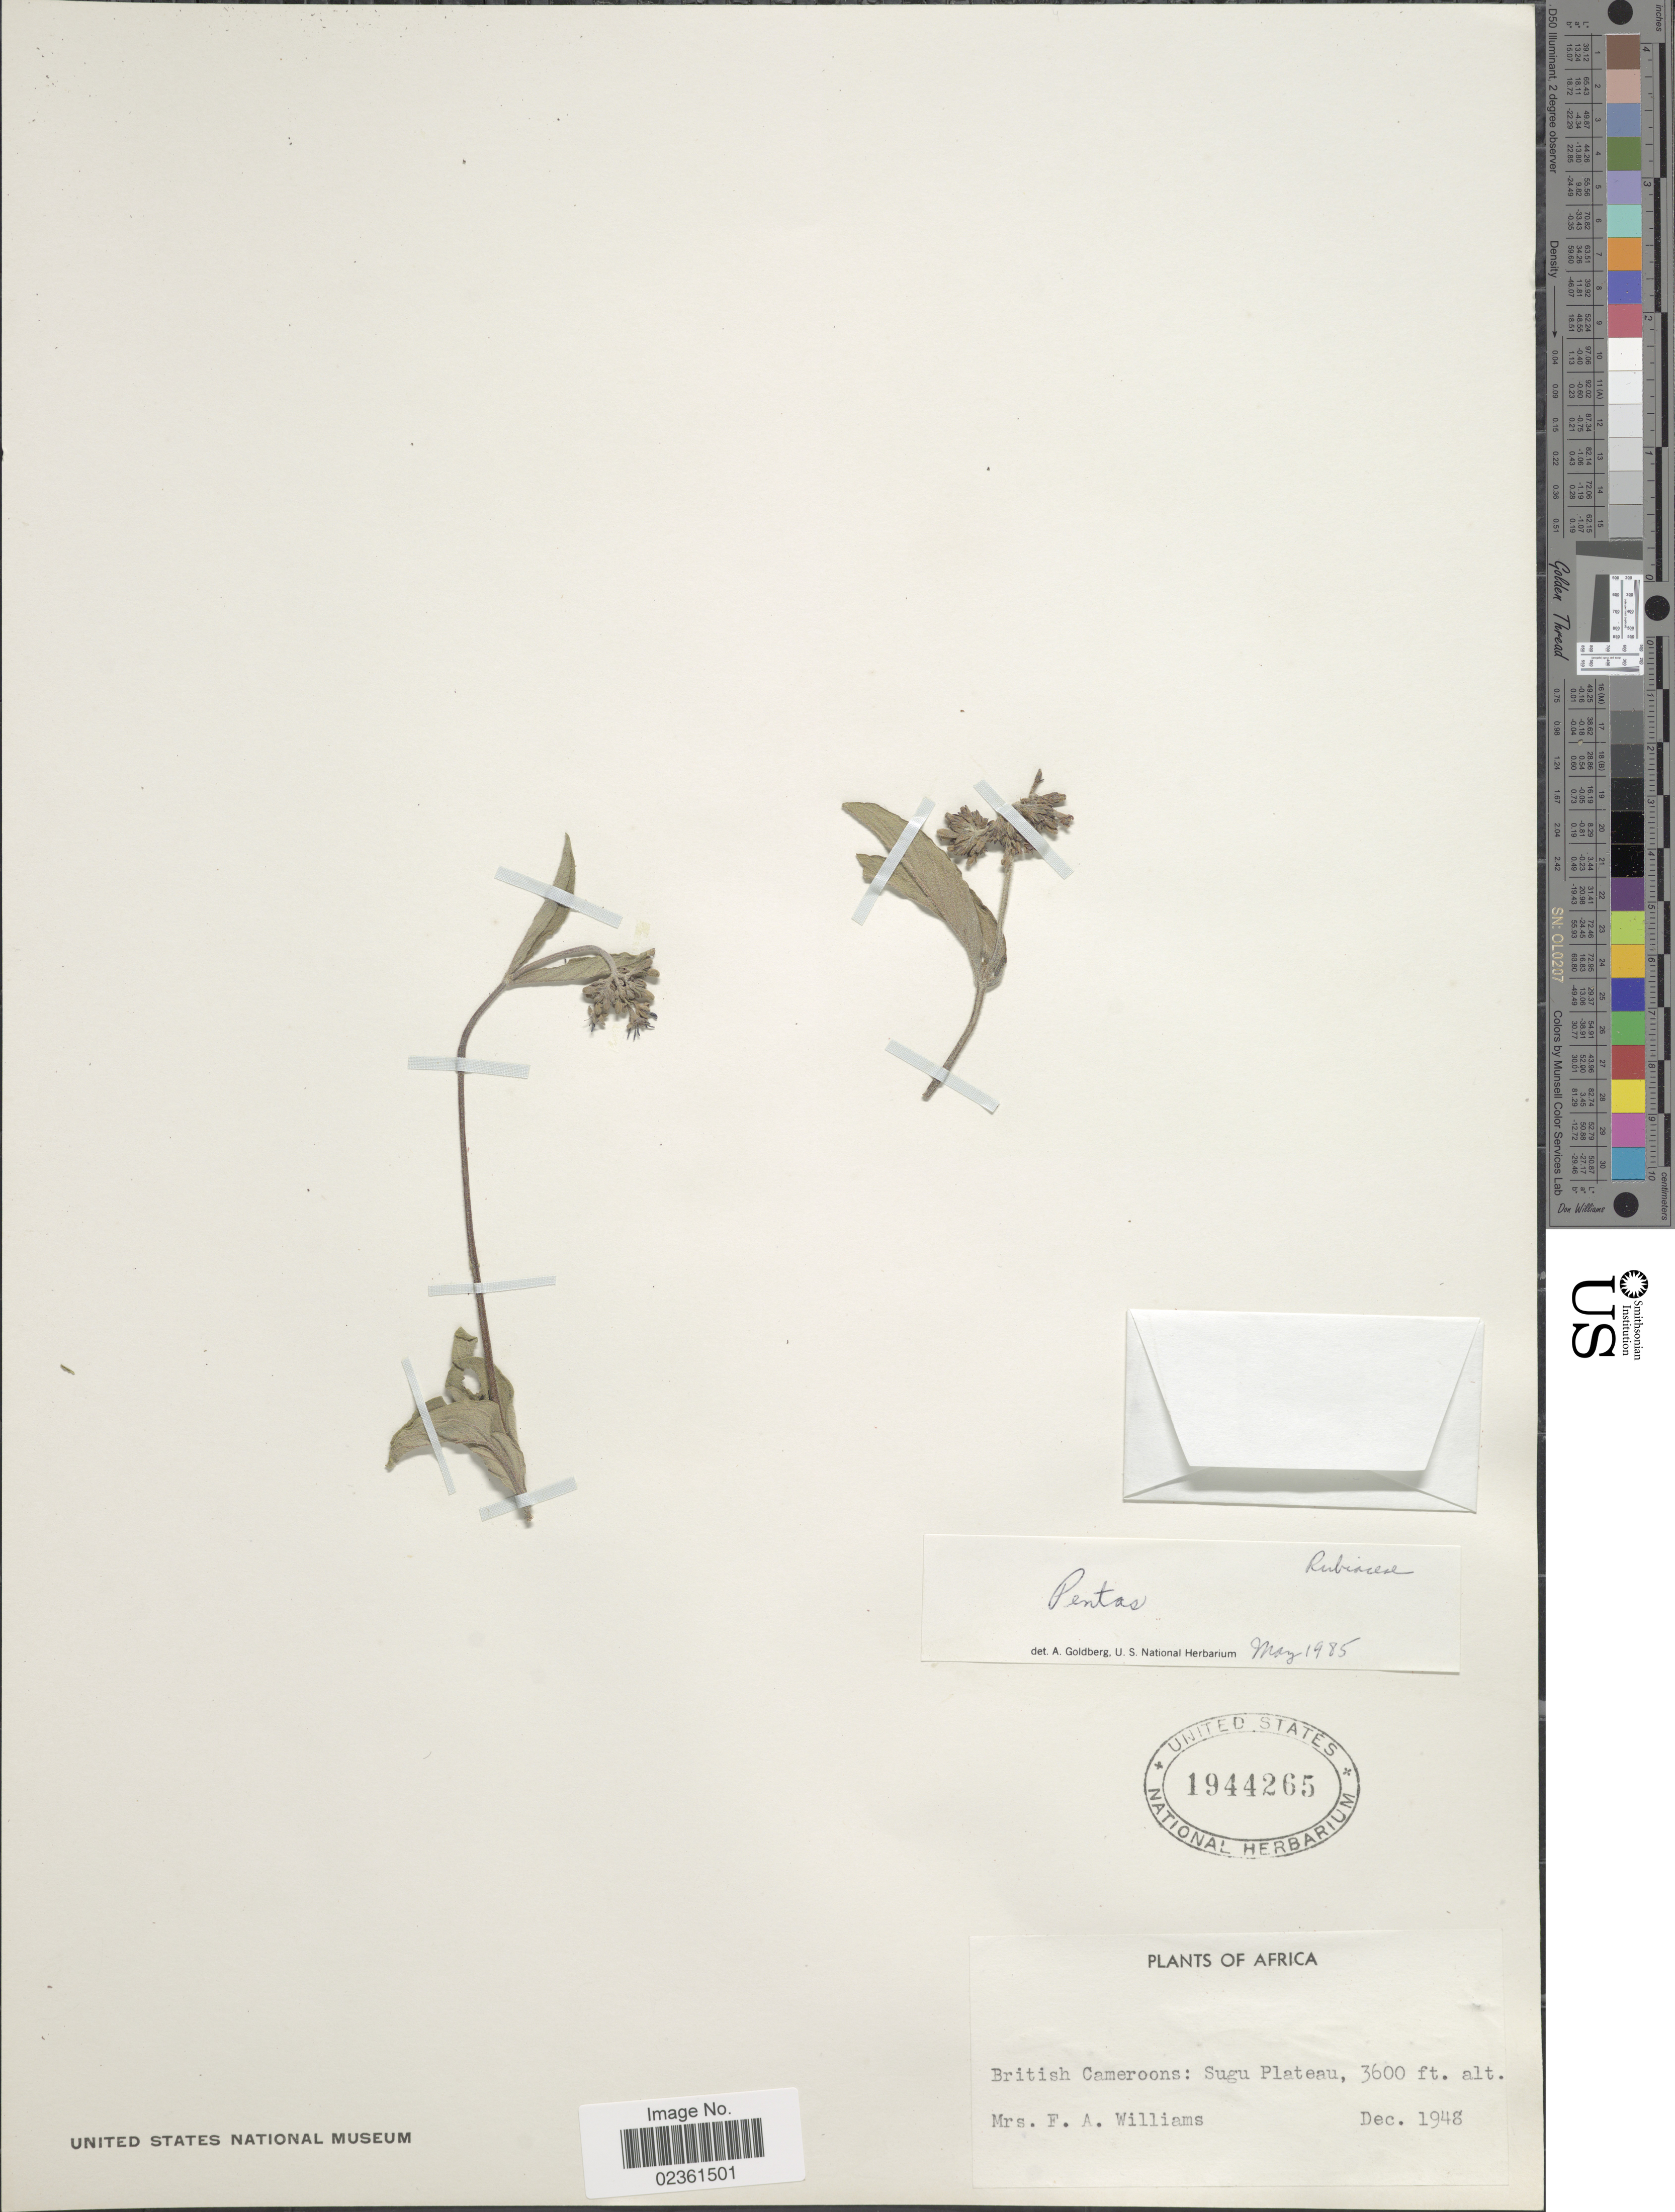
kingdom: Plantae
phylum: Tracheophyta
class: Magnoliopsida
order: Gentianales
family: Rubiaceae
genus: Pentas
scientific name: Pentas sp.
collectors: Mrs. F. A. Williams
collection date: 1948-12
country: Cameroon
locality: British Cameroons: Sugu Plateau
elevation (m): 1097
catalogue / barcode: US 1944265